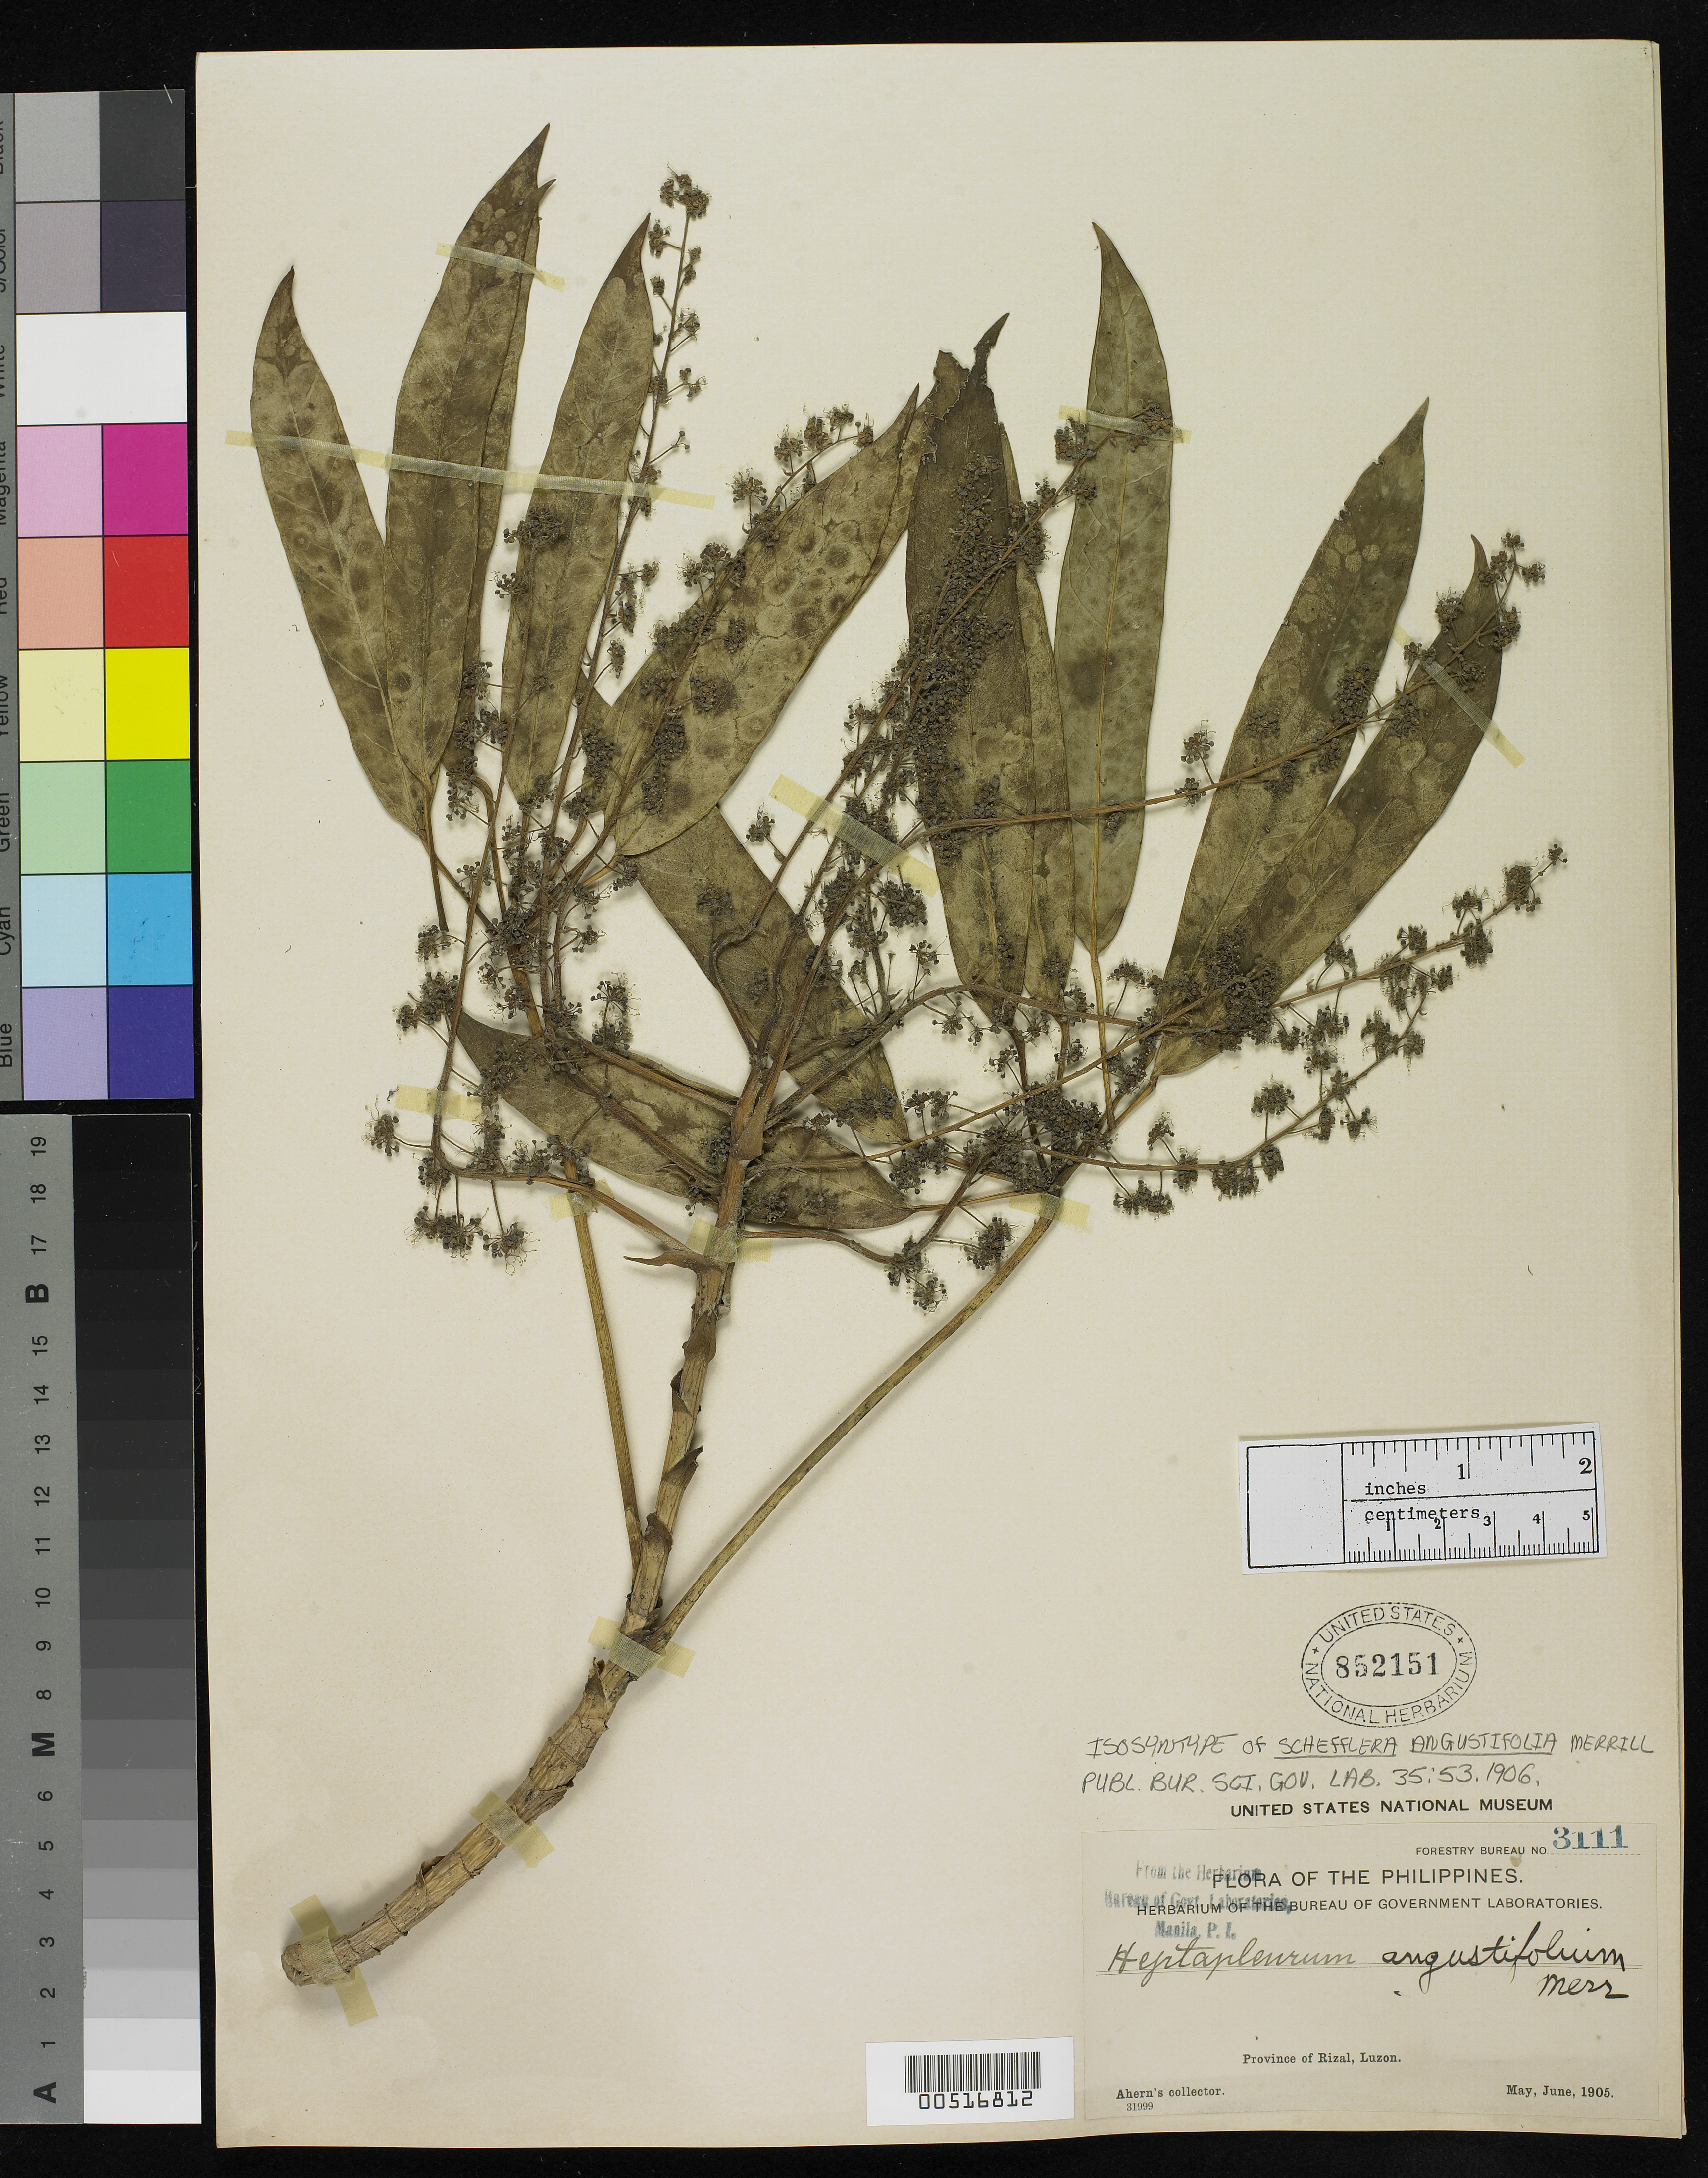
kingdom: Plantae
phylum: Tracheophyta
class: Magnoliopsida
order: Apiales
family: Araliaceae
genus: Schefflera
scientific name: Schefflera angustifolia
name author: Merr.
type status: Isosyntype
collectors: Ahern's collector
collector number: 3111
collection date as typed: May 1905 to -- Jun 1905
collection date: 1905-05/1905-06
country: Philippines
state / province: Calabarzon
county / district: Rizal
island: Luzon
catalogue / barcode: US 852151